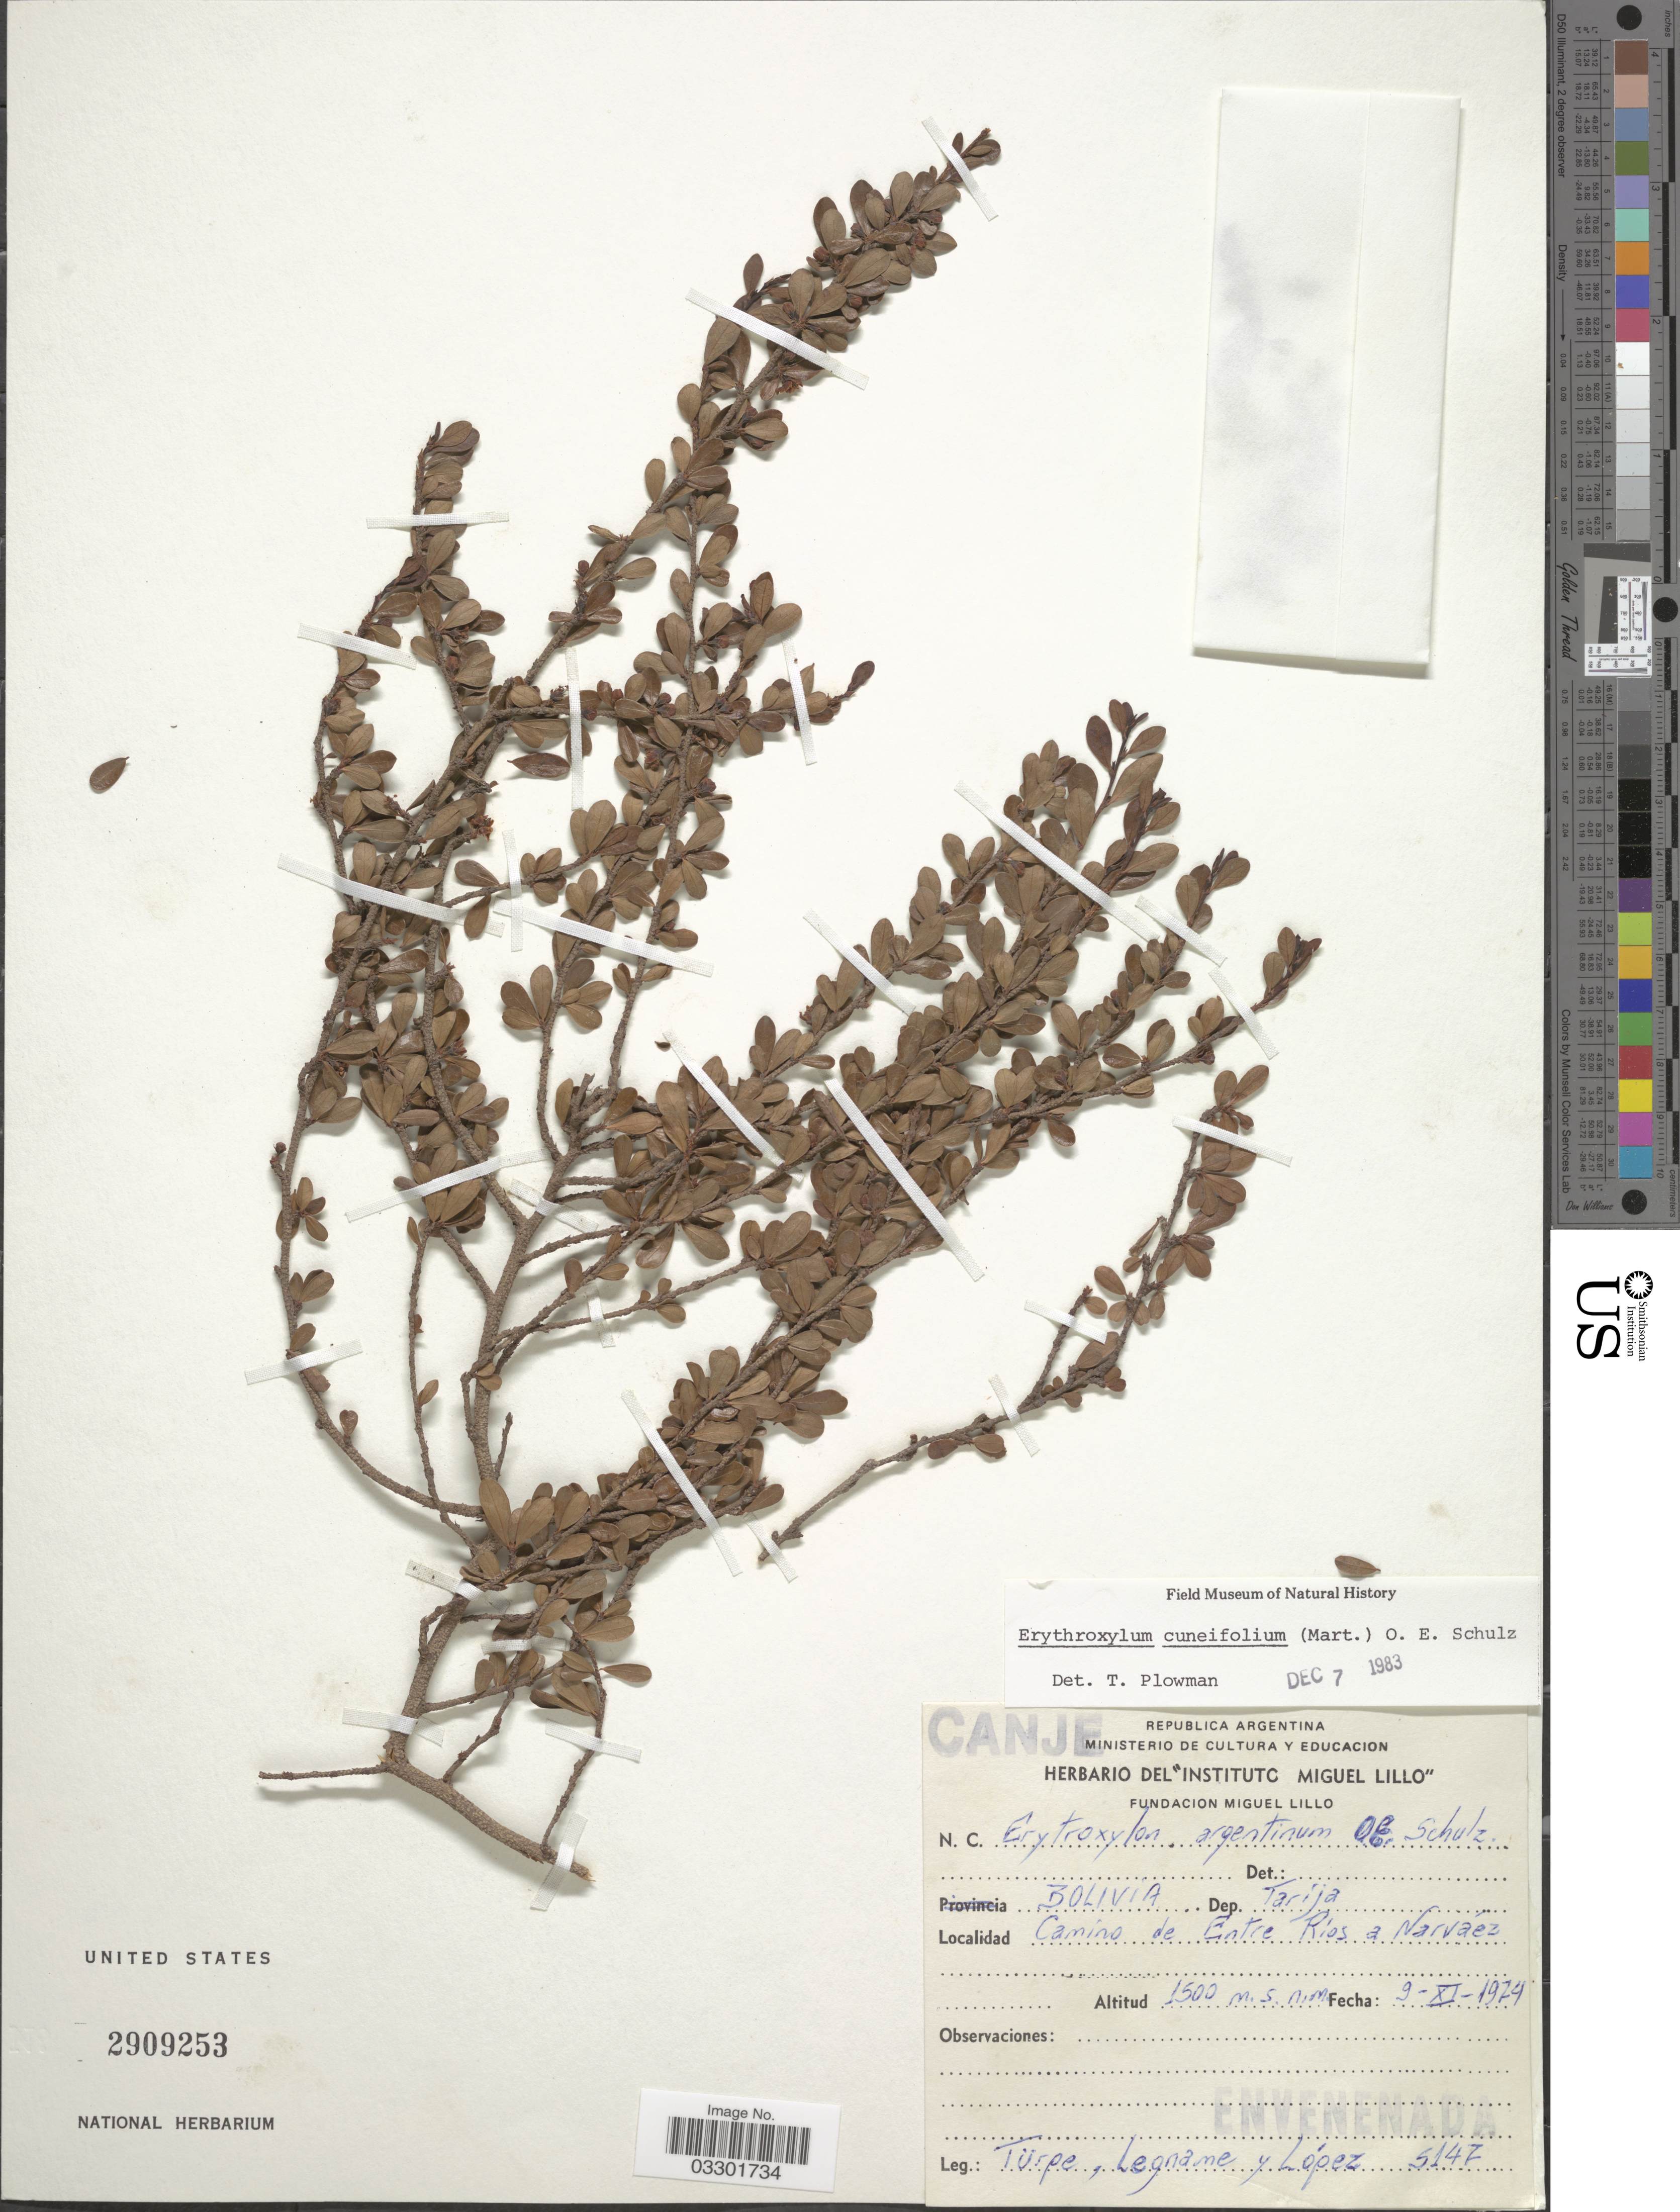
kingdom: Plantae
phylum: Tracheophyta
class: Magnoliopsida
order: Malpighiales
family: Erythroxylaceae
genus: Erythroxylum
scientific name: Erythroxylum cuneifolium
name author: (Mart.) O.E. Schulz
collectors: Türpe, -. Legname & -. Lopez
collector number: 5147*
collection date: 1974-11-09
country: Bolivia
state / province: Tarija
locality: Dep. Tarija. Camino de Entre Ríos a Narváez.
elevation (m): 1500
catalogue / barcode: US 2909253